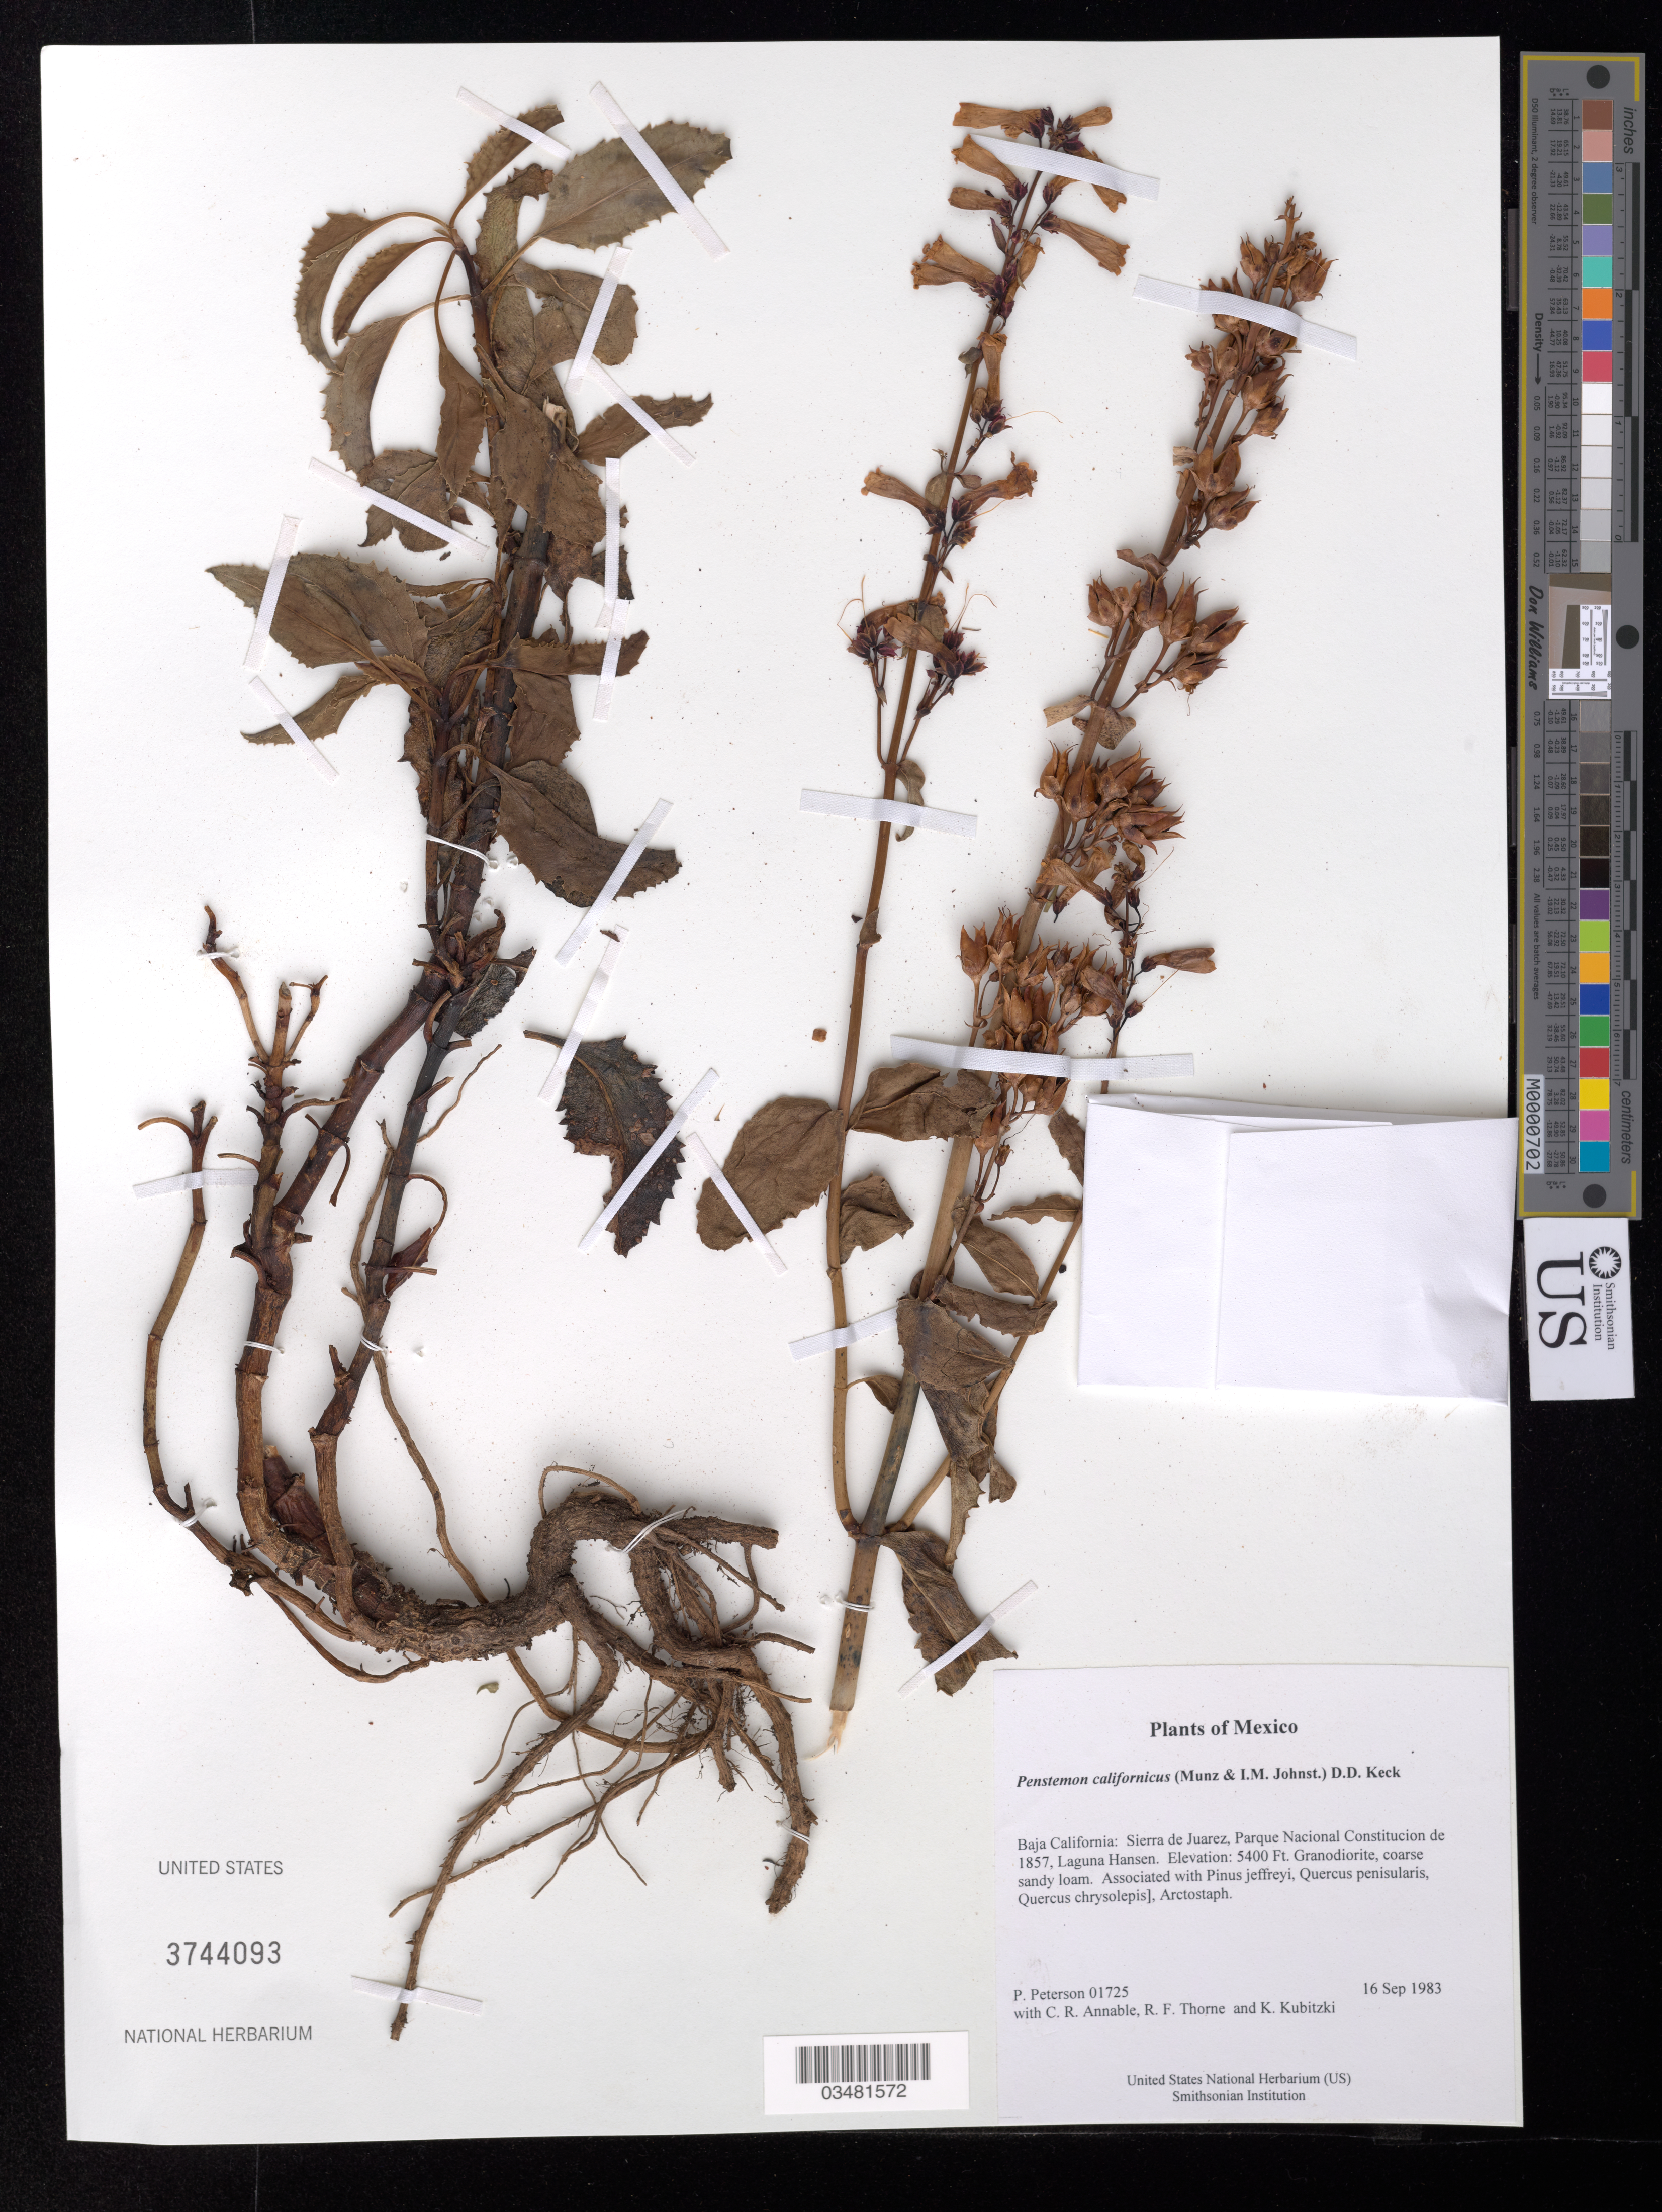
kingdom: Plantae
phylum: Tracheophyta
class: Magnoliopsida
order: Lamiales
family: Plantaginaceae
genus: Penstemon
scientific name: Penstemon californicus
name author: (Munz & I.M. Johnst.) D.D. Keck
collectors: P. M. Peterson, C. R. Annable, R. F. Thorne & K. Kubitzki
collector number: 01725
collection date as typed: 16 Sep 1983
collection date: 1983-09-16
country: Mexico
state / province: Baja California Norte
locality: Sierra de Juarez, Parque Nacional Constitucion de 1857, Laguna Hansen.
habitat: Granodiorite, coarse sandy loam. Associated with Pinus jeffreyi, Quercus penisularis, Quercus chrysolepis], Arctostaph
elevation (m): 1646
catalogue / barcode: US 3744093